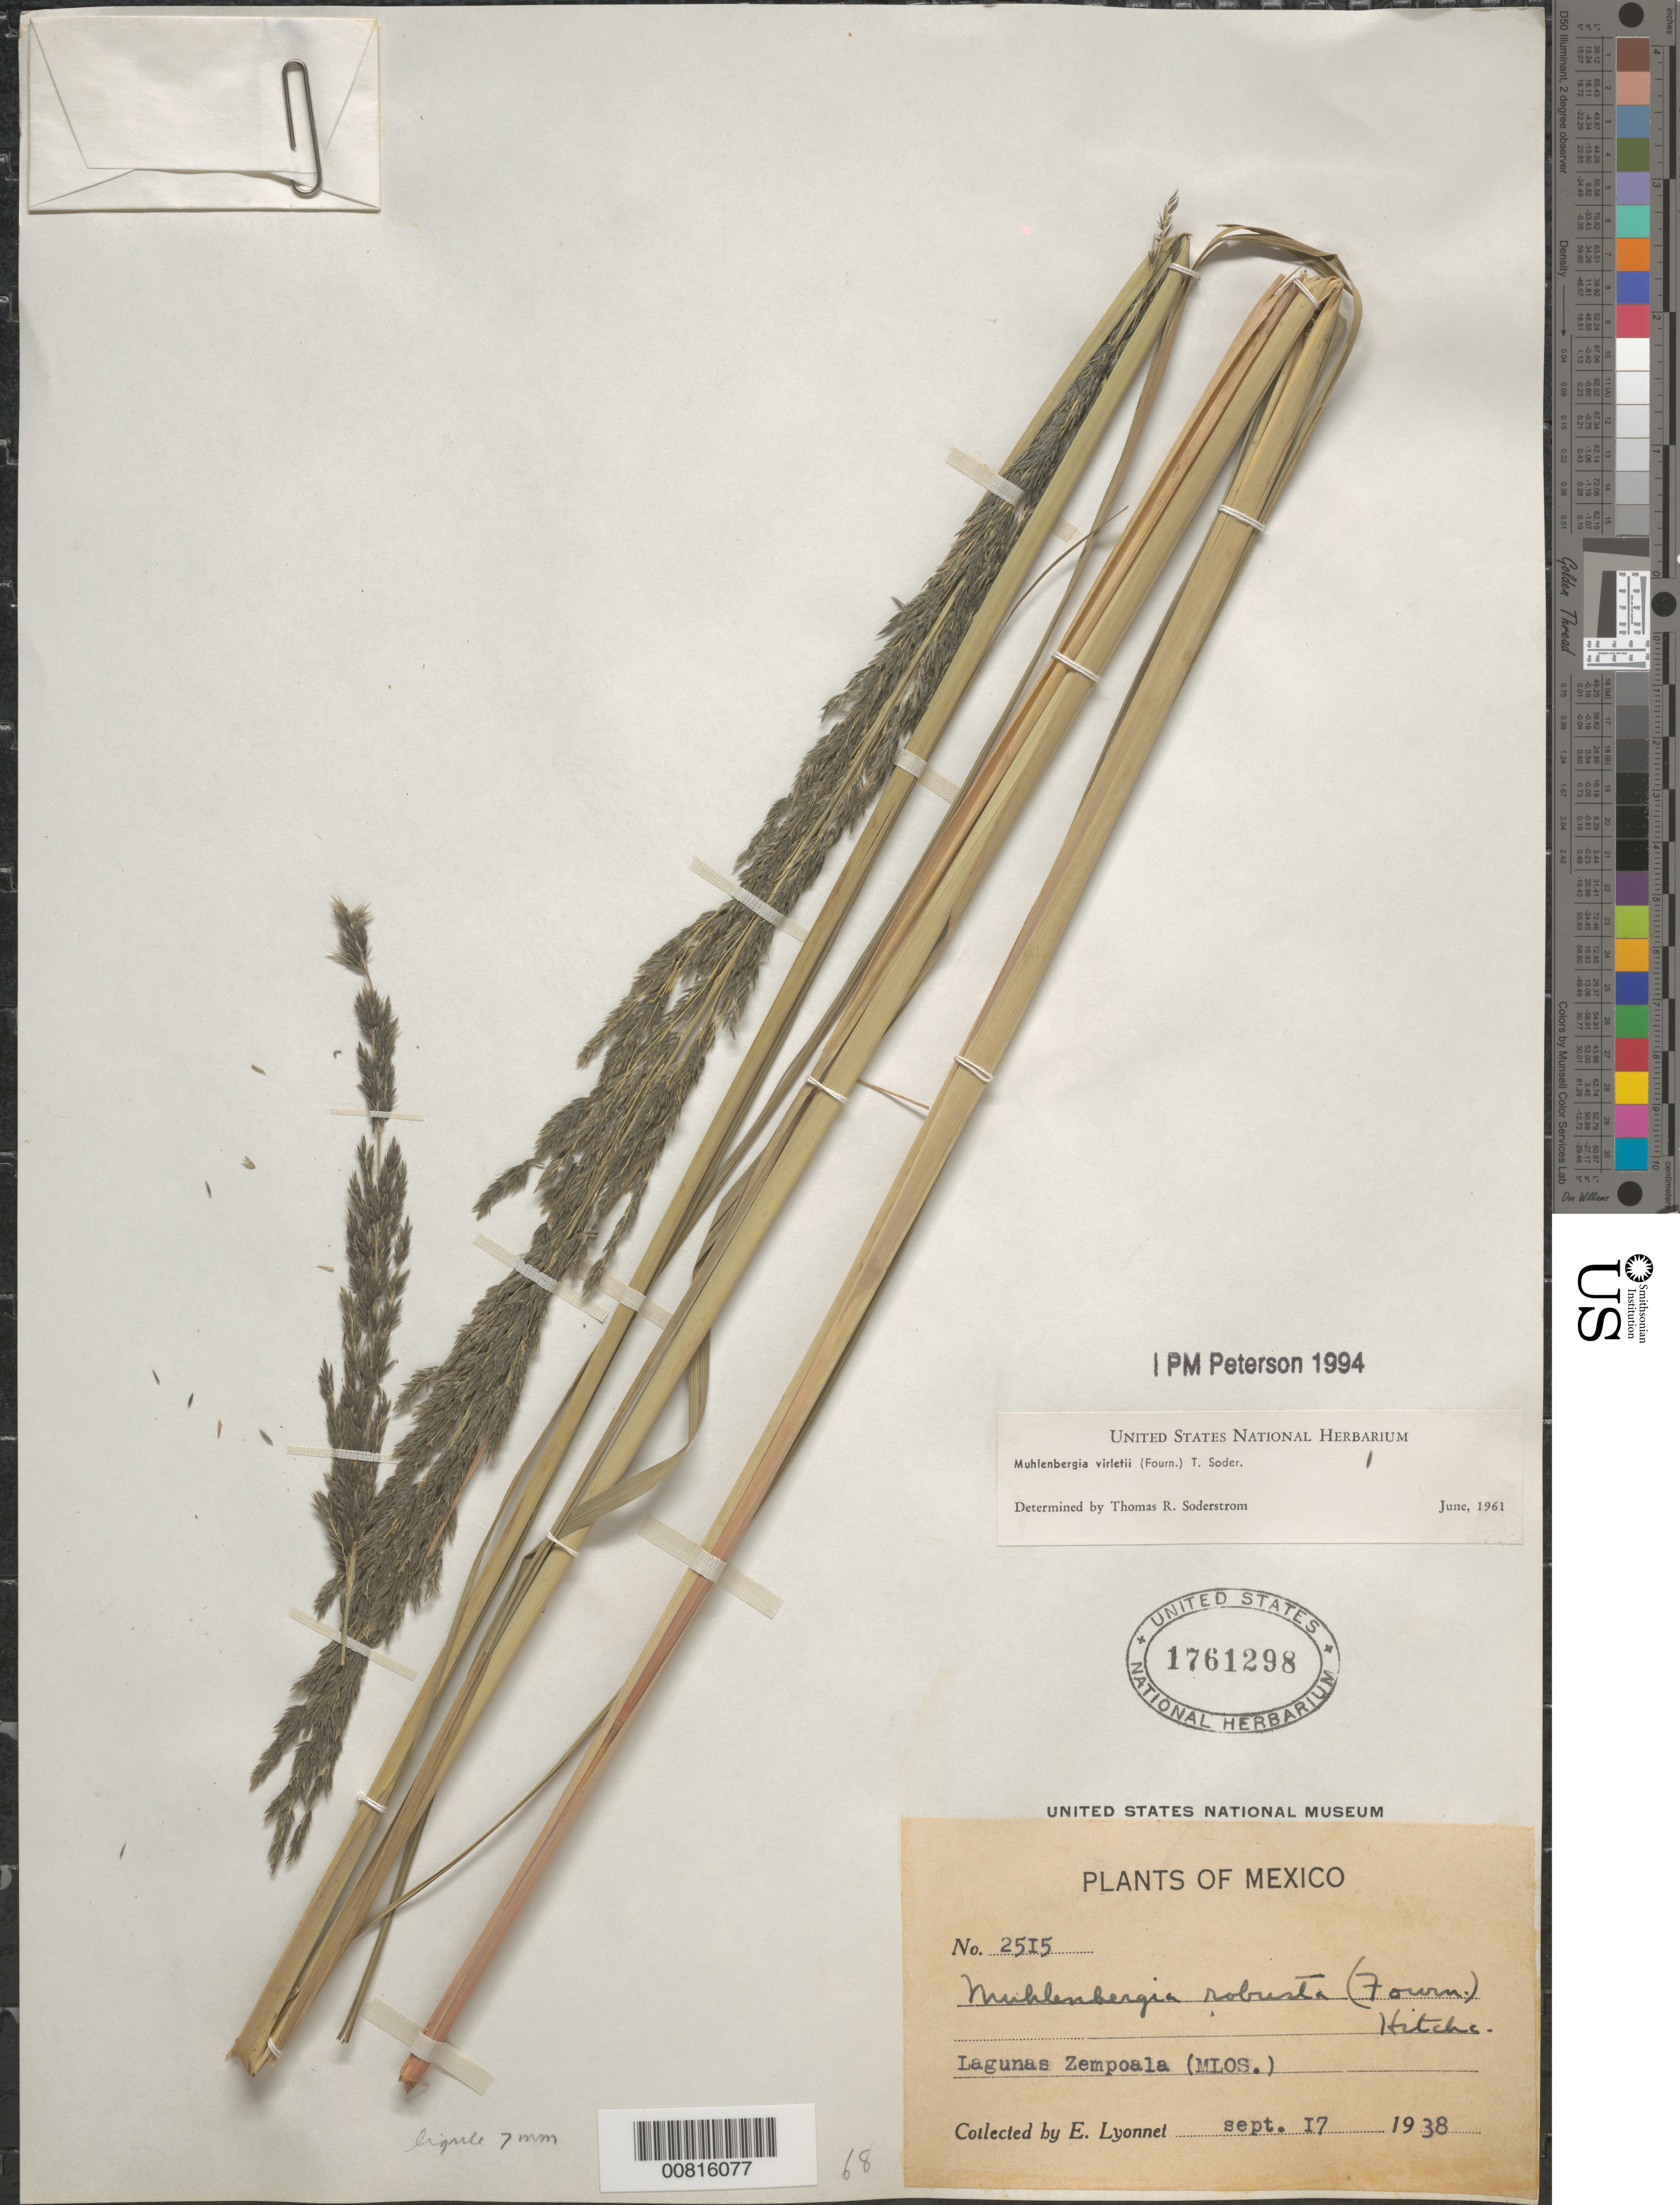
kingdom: Plantae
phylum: Tracheophyta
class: Liliopsida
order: Poales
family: Poaceae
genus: Muhlenbergia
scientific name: Muhlenbergia virletii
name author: (E. Fourn.) Soderstr.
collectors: E. Matuda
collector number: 2515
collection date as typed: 17 Sep 1938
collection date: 1938-09-17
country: Mexico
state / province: Morelos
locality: Lagunas de Zempoala, Mor.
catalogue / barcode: US 1761298